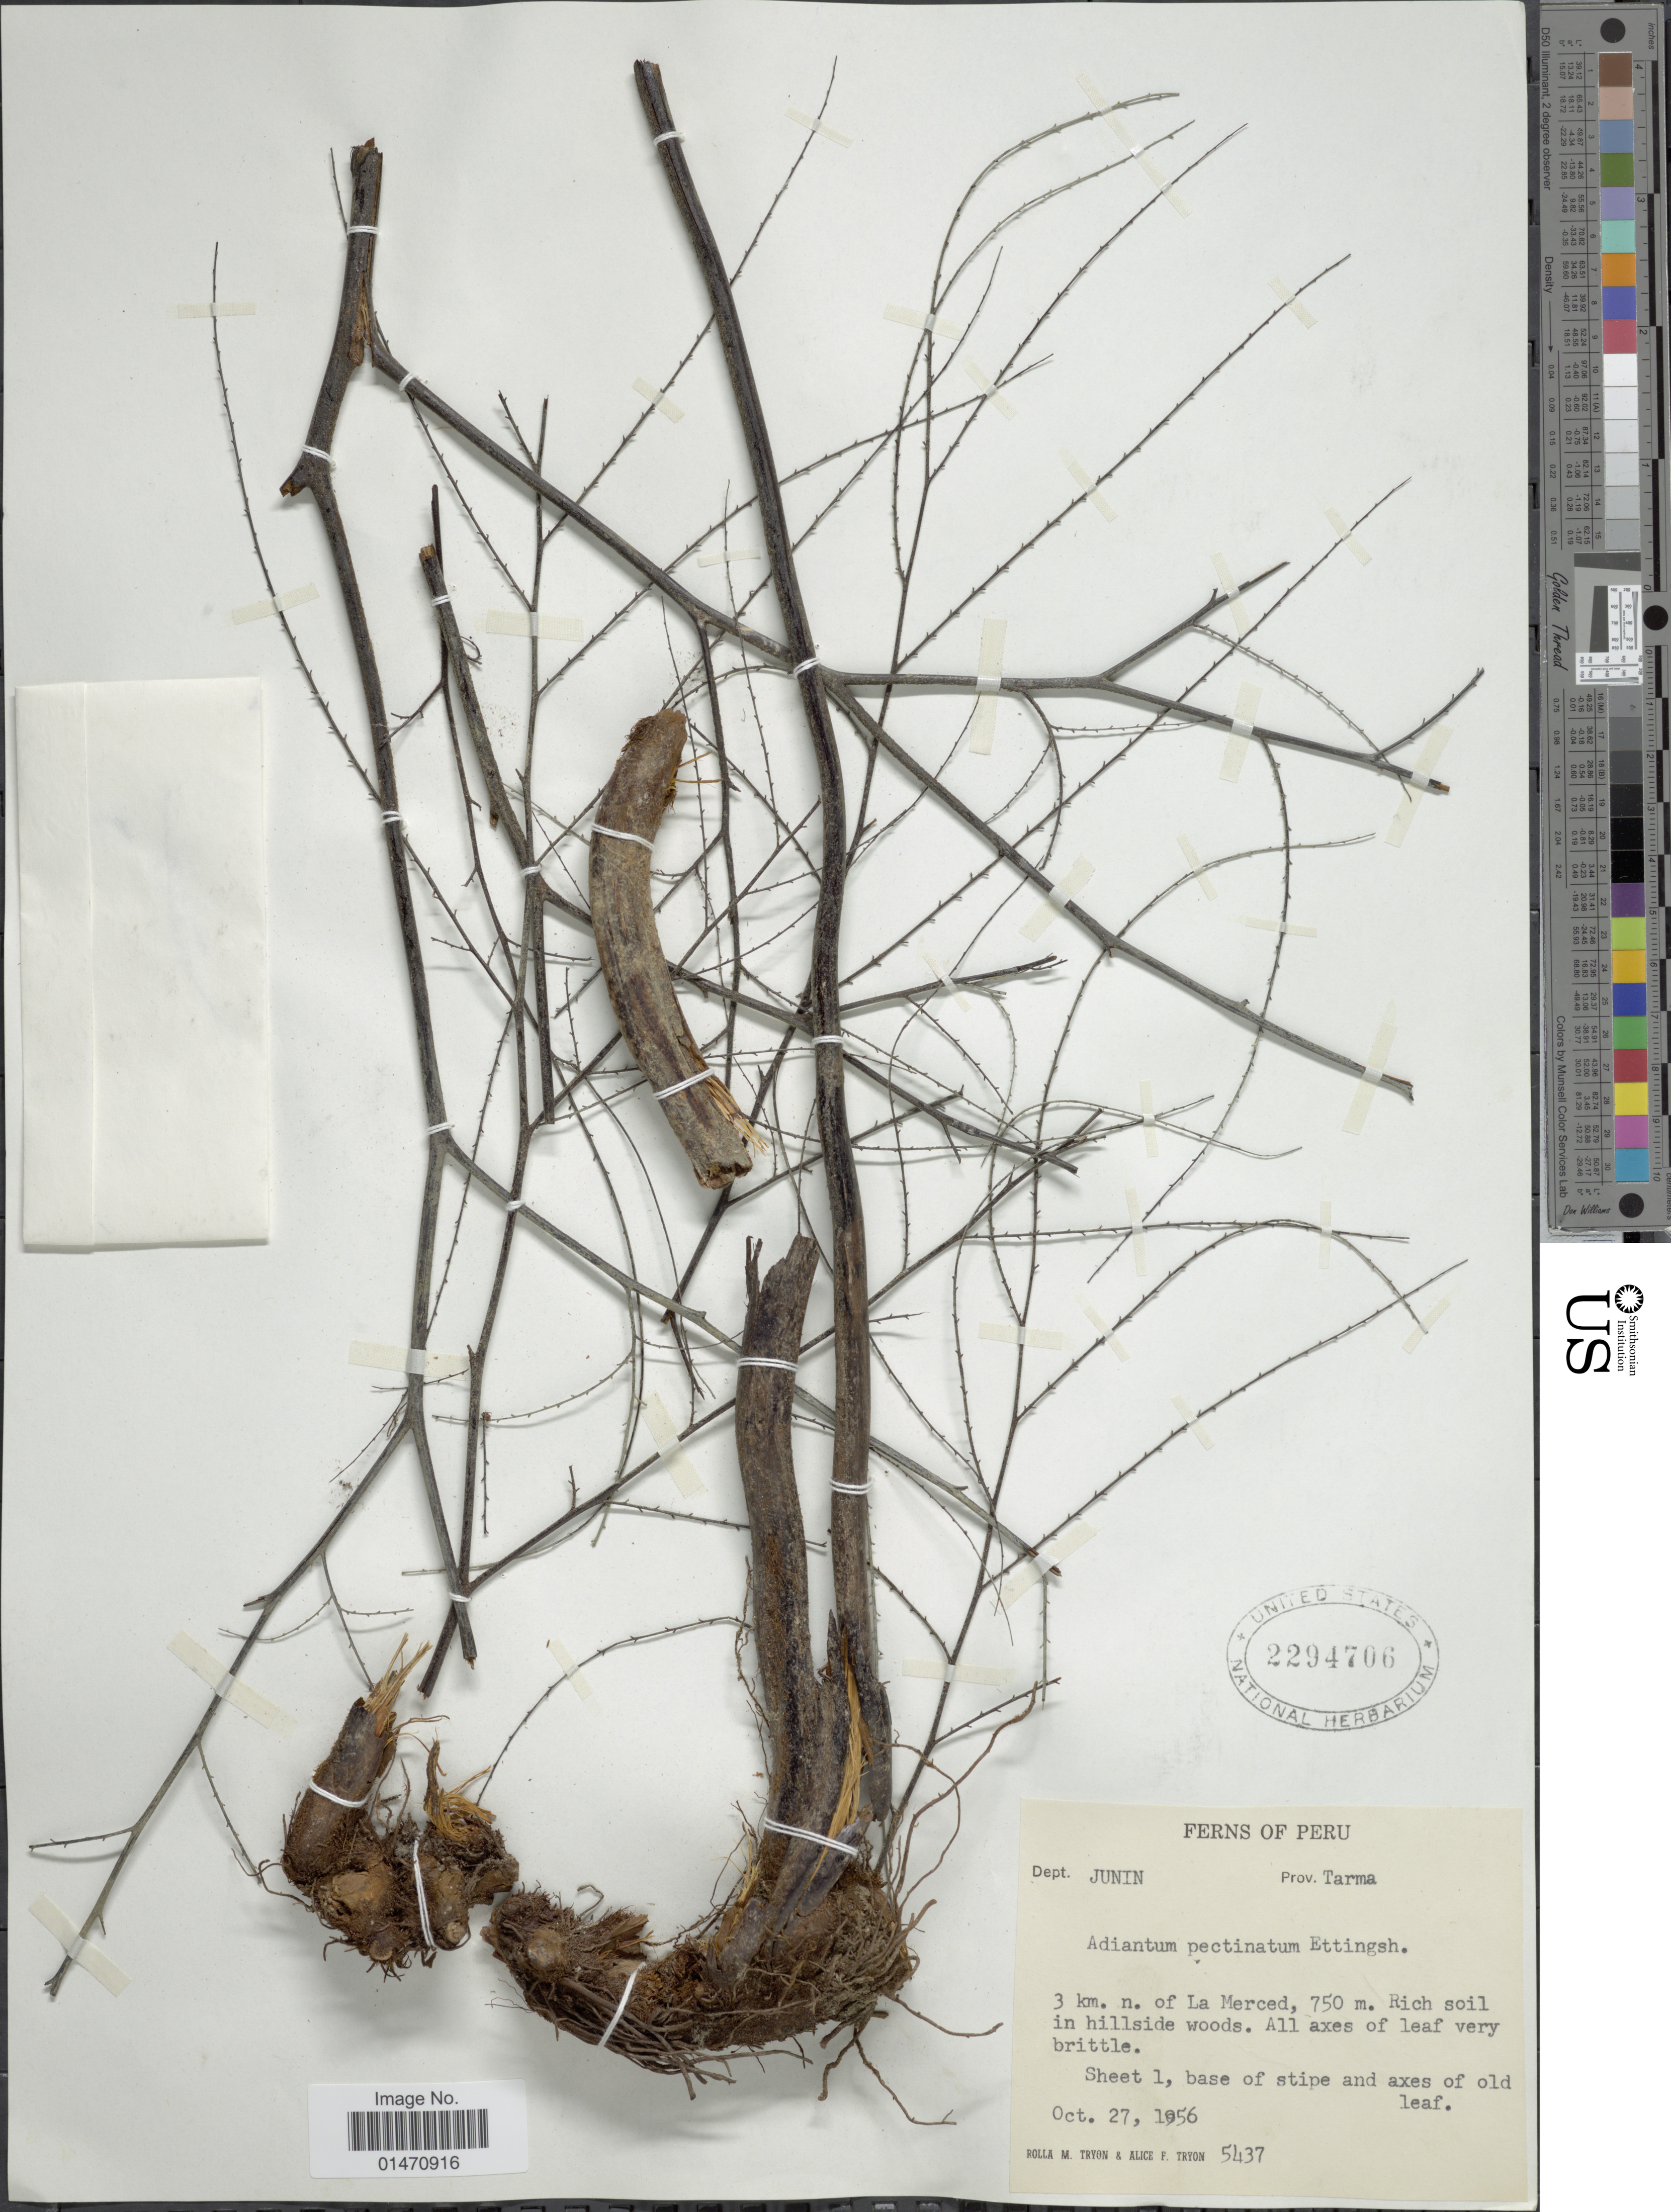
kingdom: Plantae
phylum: Tracheophyta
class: Polypodiopsida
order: Polypodiales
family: Pteridaceae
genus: Adiantum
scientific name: Adiantum pectinatum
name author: Kunze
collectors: R. M. Tryon & A. F. Tryon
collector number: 5437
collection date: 1956-10-27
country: Peru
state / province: Junín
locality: Dept. Junin, Prov. Tarma, 3km n. of La Merced, rich soil in hillside woods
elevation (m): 750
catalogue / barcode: US 2294706